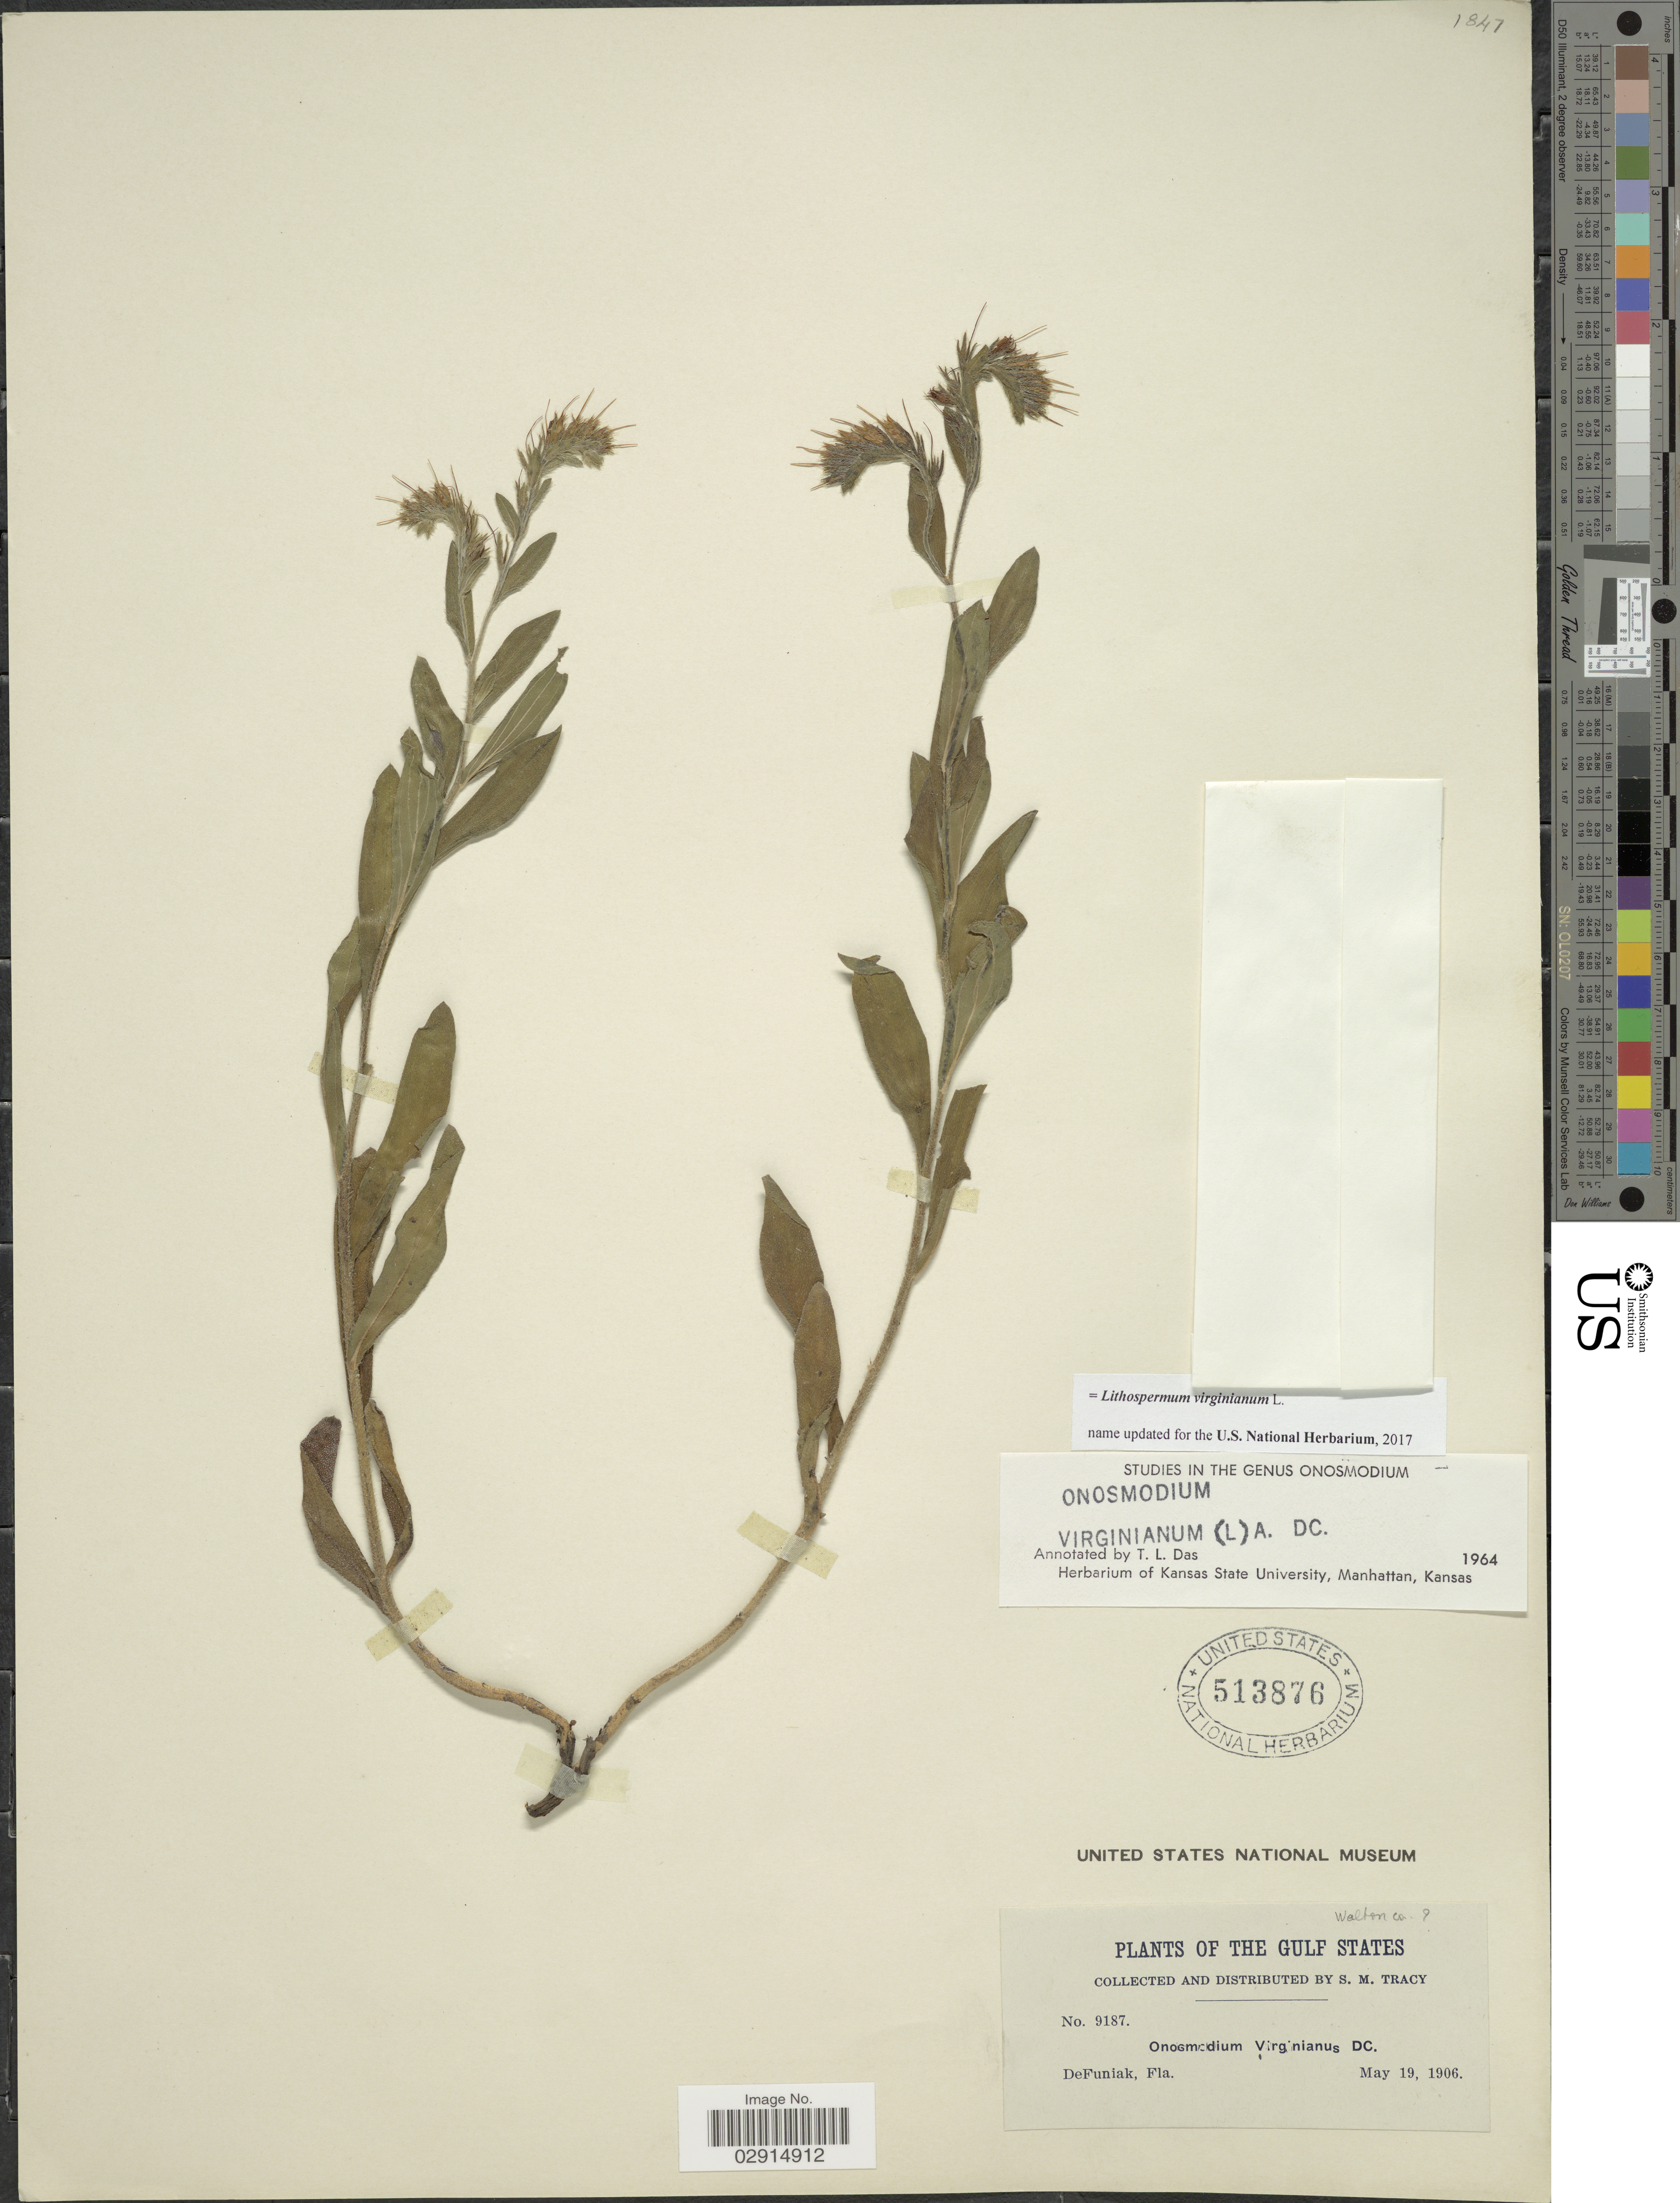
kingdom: Plantae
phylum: Tracheophyta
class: Magnoliopsida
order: Boraginales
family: Boraginaceae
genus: Lithospermum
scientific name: Lithospermum virginianum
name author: L.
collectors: S. M. Tracy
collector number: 9187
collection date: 1906-05-19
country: United States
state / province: Florida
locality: DeFuniak, Fla. The Gulf States. Walton Co.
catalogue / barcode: US 513876